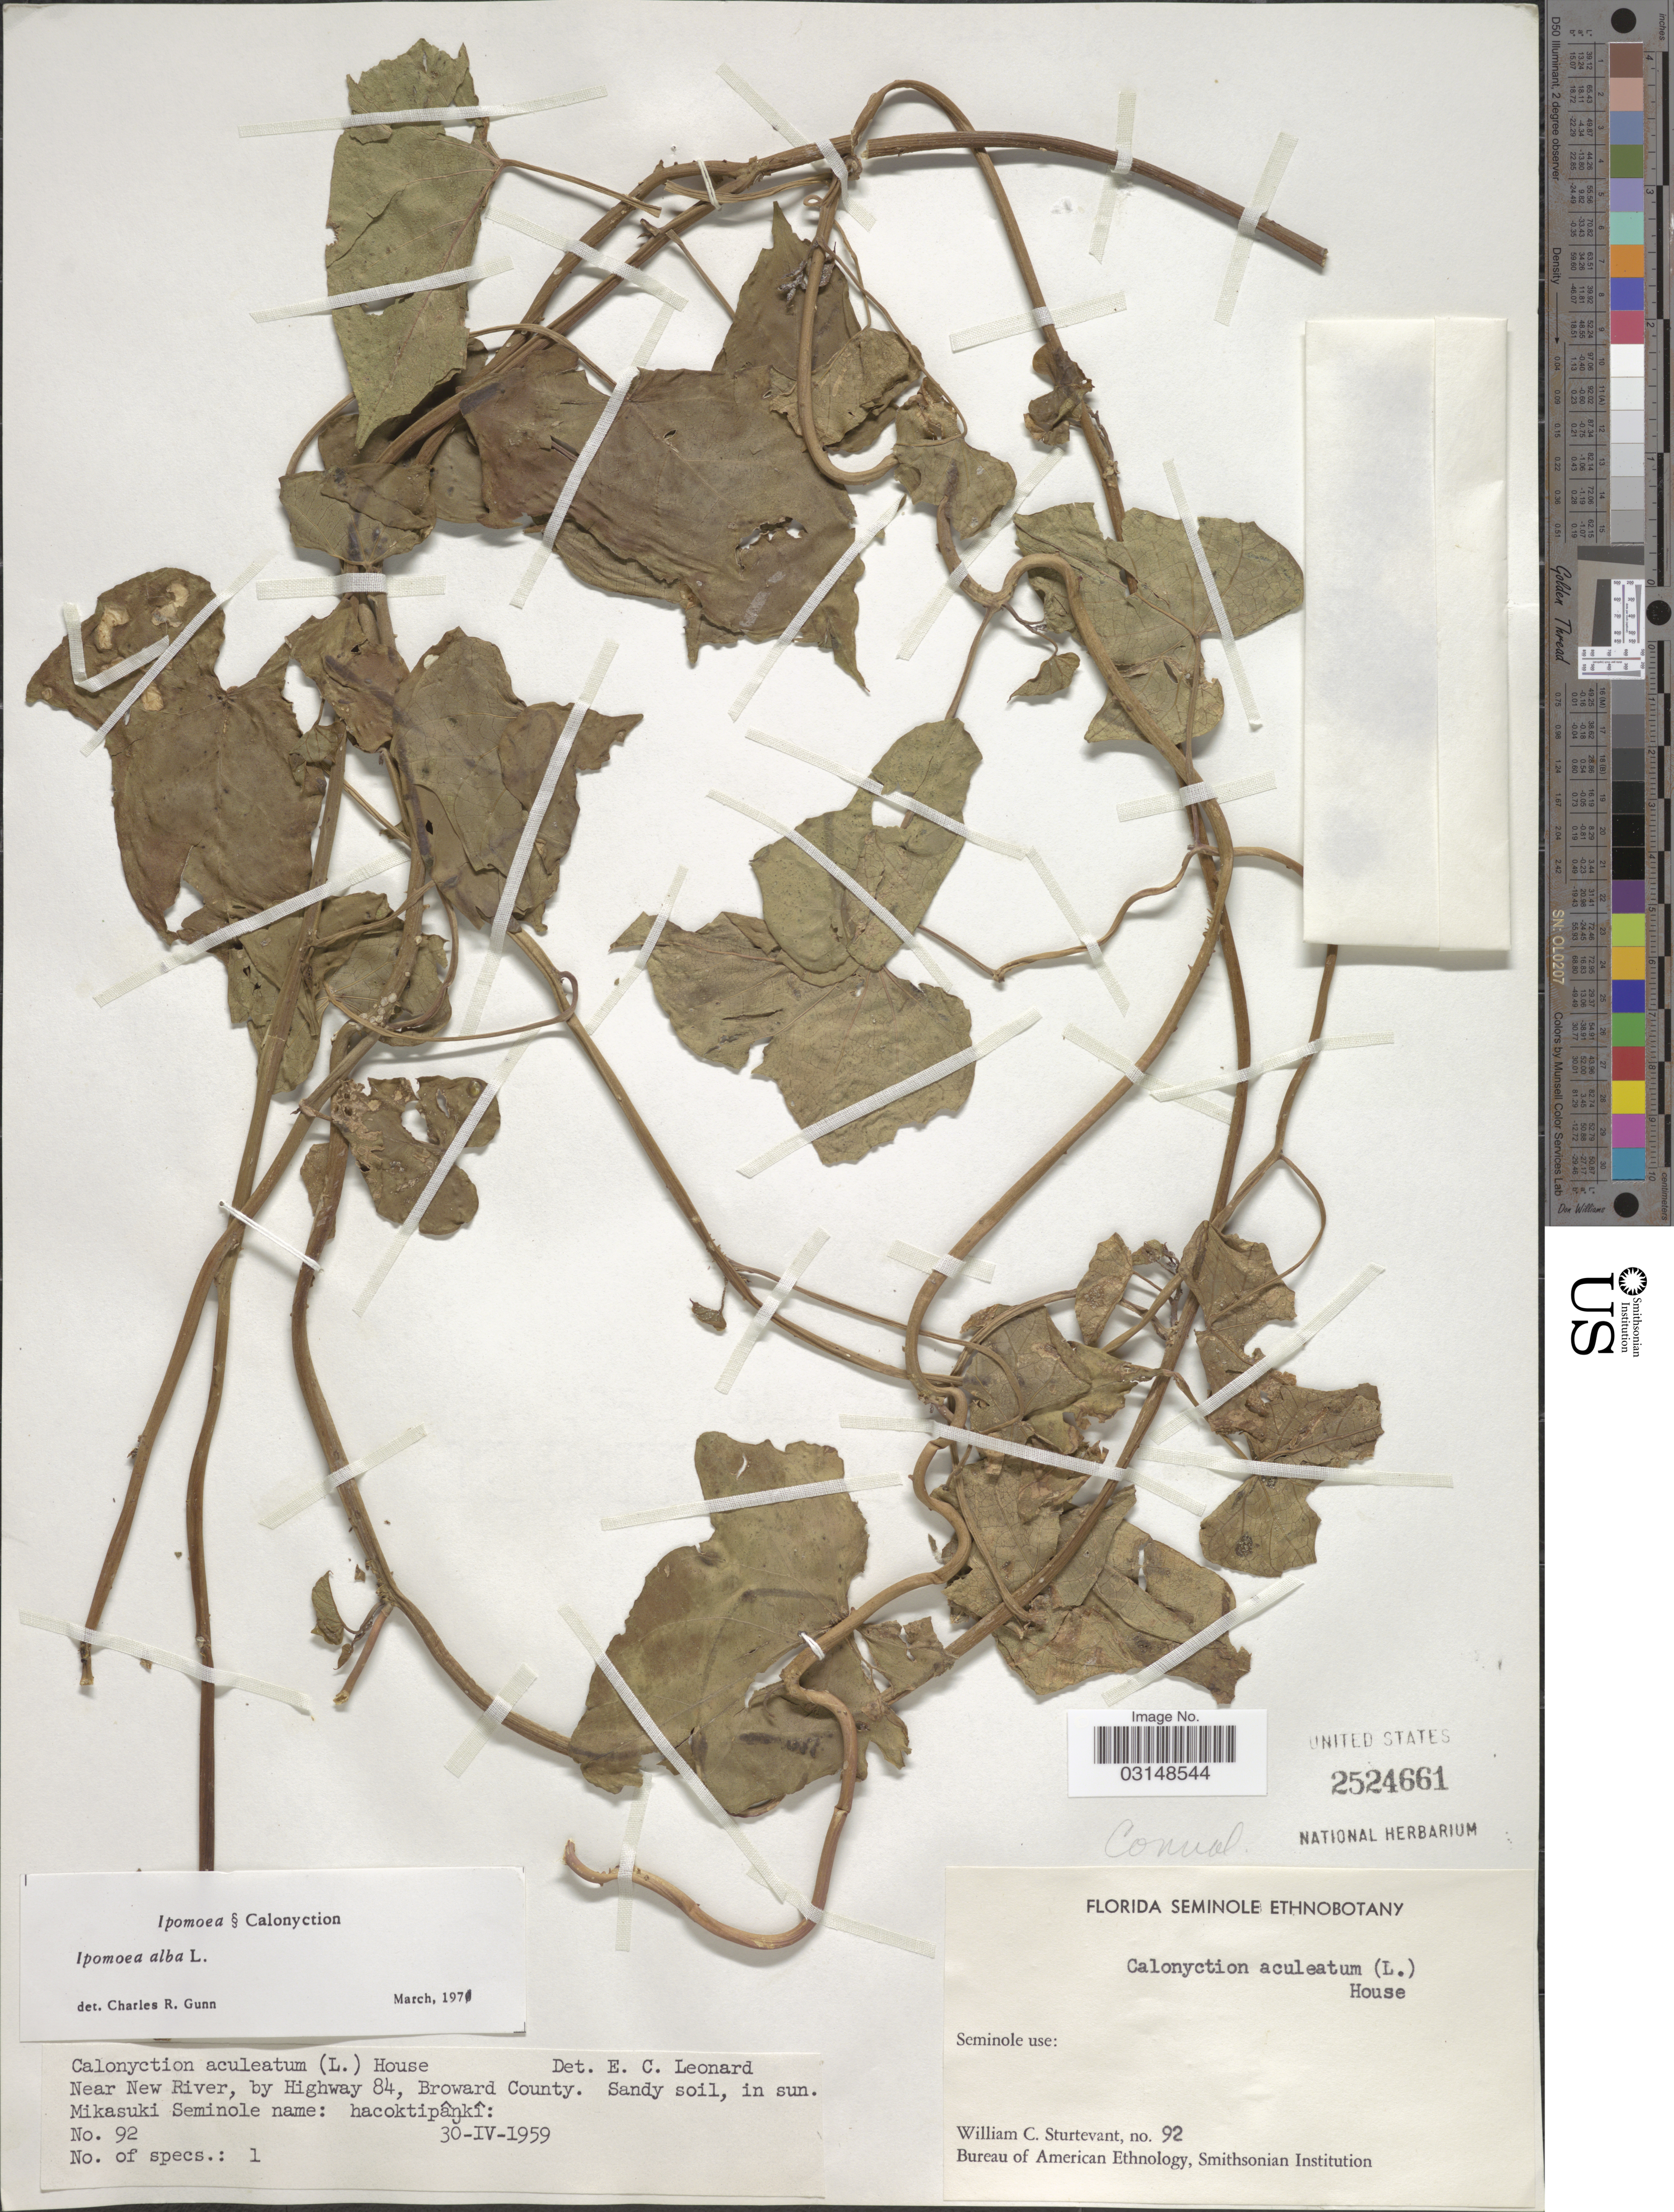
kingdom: Plantae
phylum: Tracheophyta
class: Magnoliopsida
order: Solanales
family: Convolvulaceae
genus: Ipomoea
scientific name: Ipomoea alba L.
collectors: W. Sturtevant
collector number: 92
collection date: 1959-04-30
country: United States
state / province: Florida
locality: Near New River, by Highway 84, Broward County.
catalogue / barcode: US 2524661